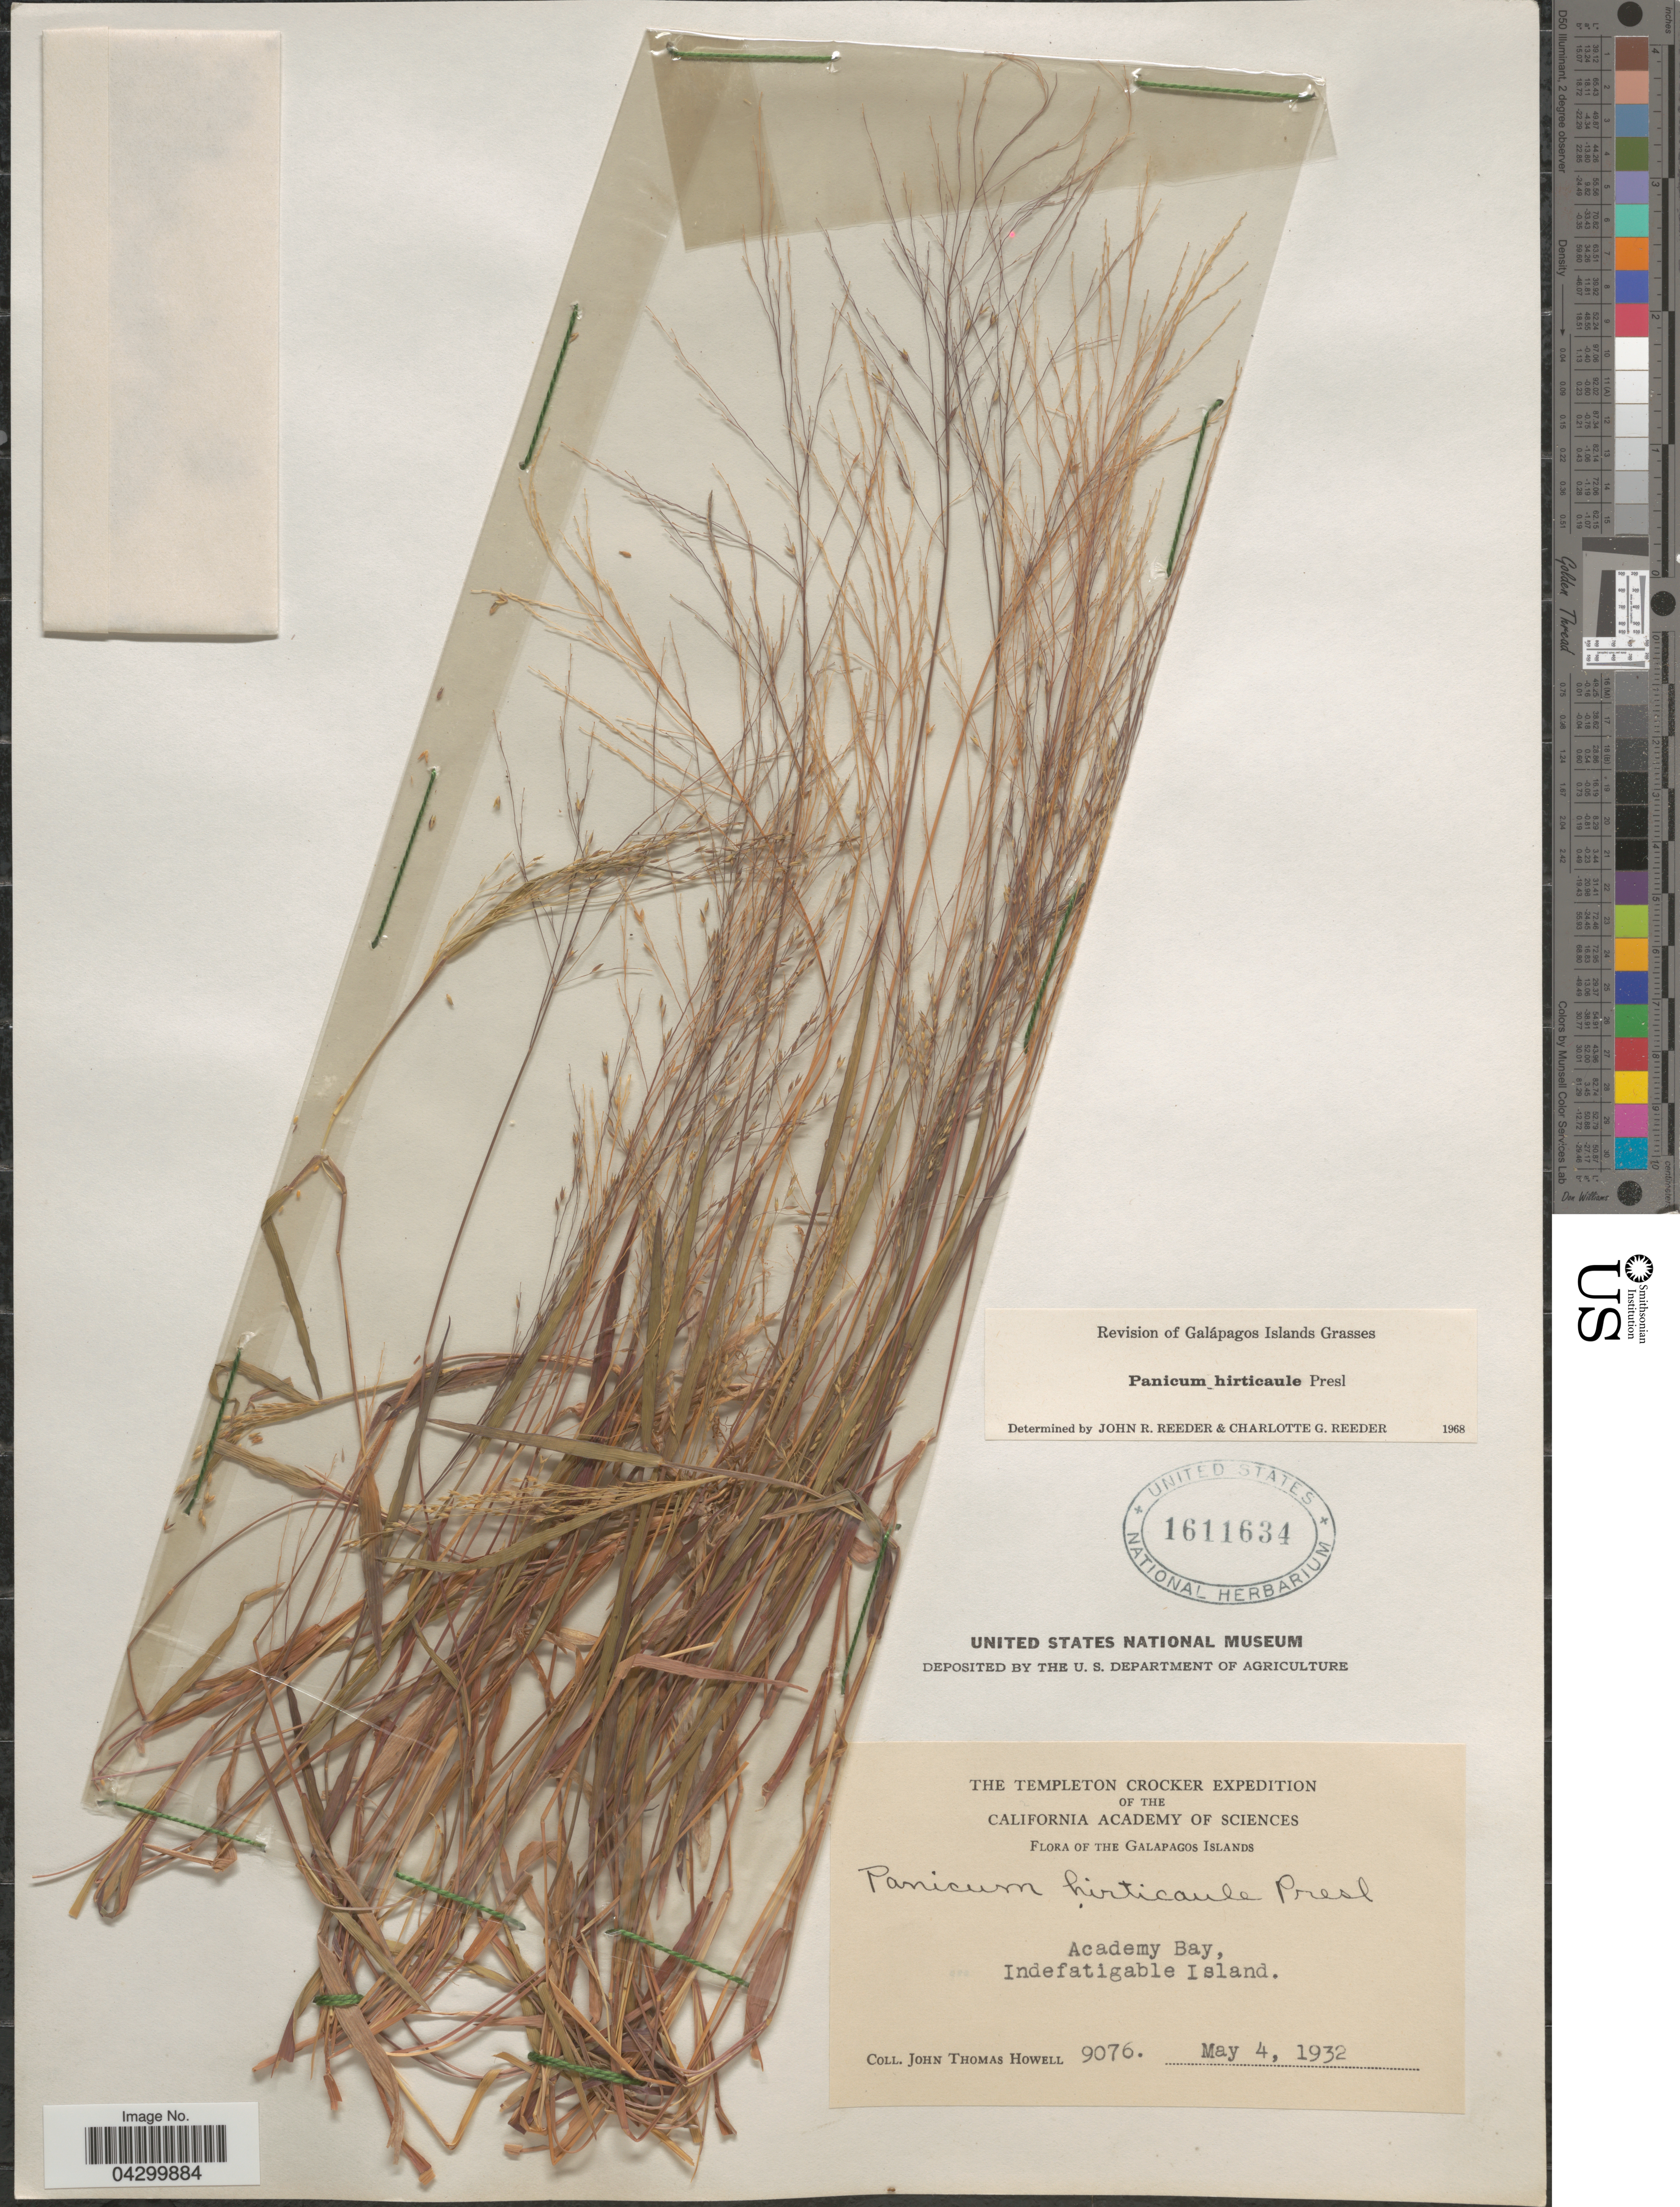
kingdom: Plantae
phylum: Tracheophyta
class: Liliopsida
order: Poales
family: Poaceae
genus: Panicum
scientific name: Panicum hirticaule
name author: J. Presl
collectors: J. T. Howell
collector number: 9076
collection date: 1932-05-04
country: Ecuador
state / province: Colón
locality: The Templeton Crocker Expedition of the California Academy of Sciences. Galapagos Islands. Academy Bay, Indefatigable Island.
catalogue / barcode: US 1611634